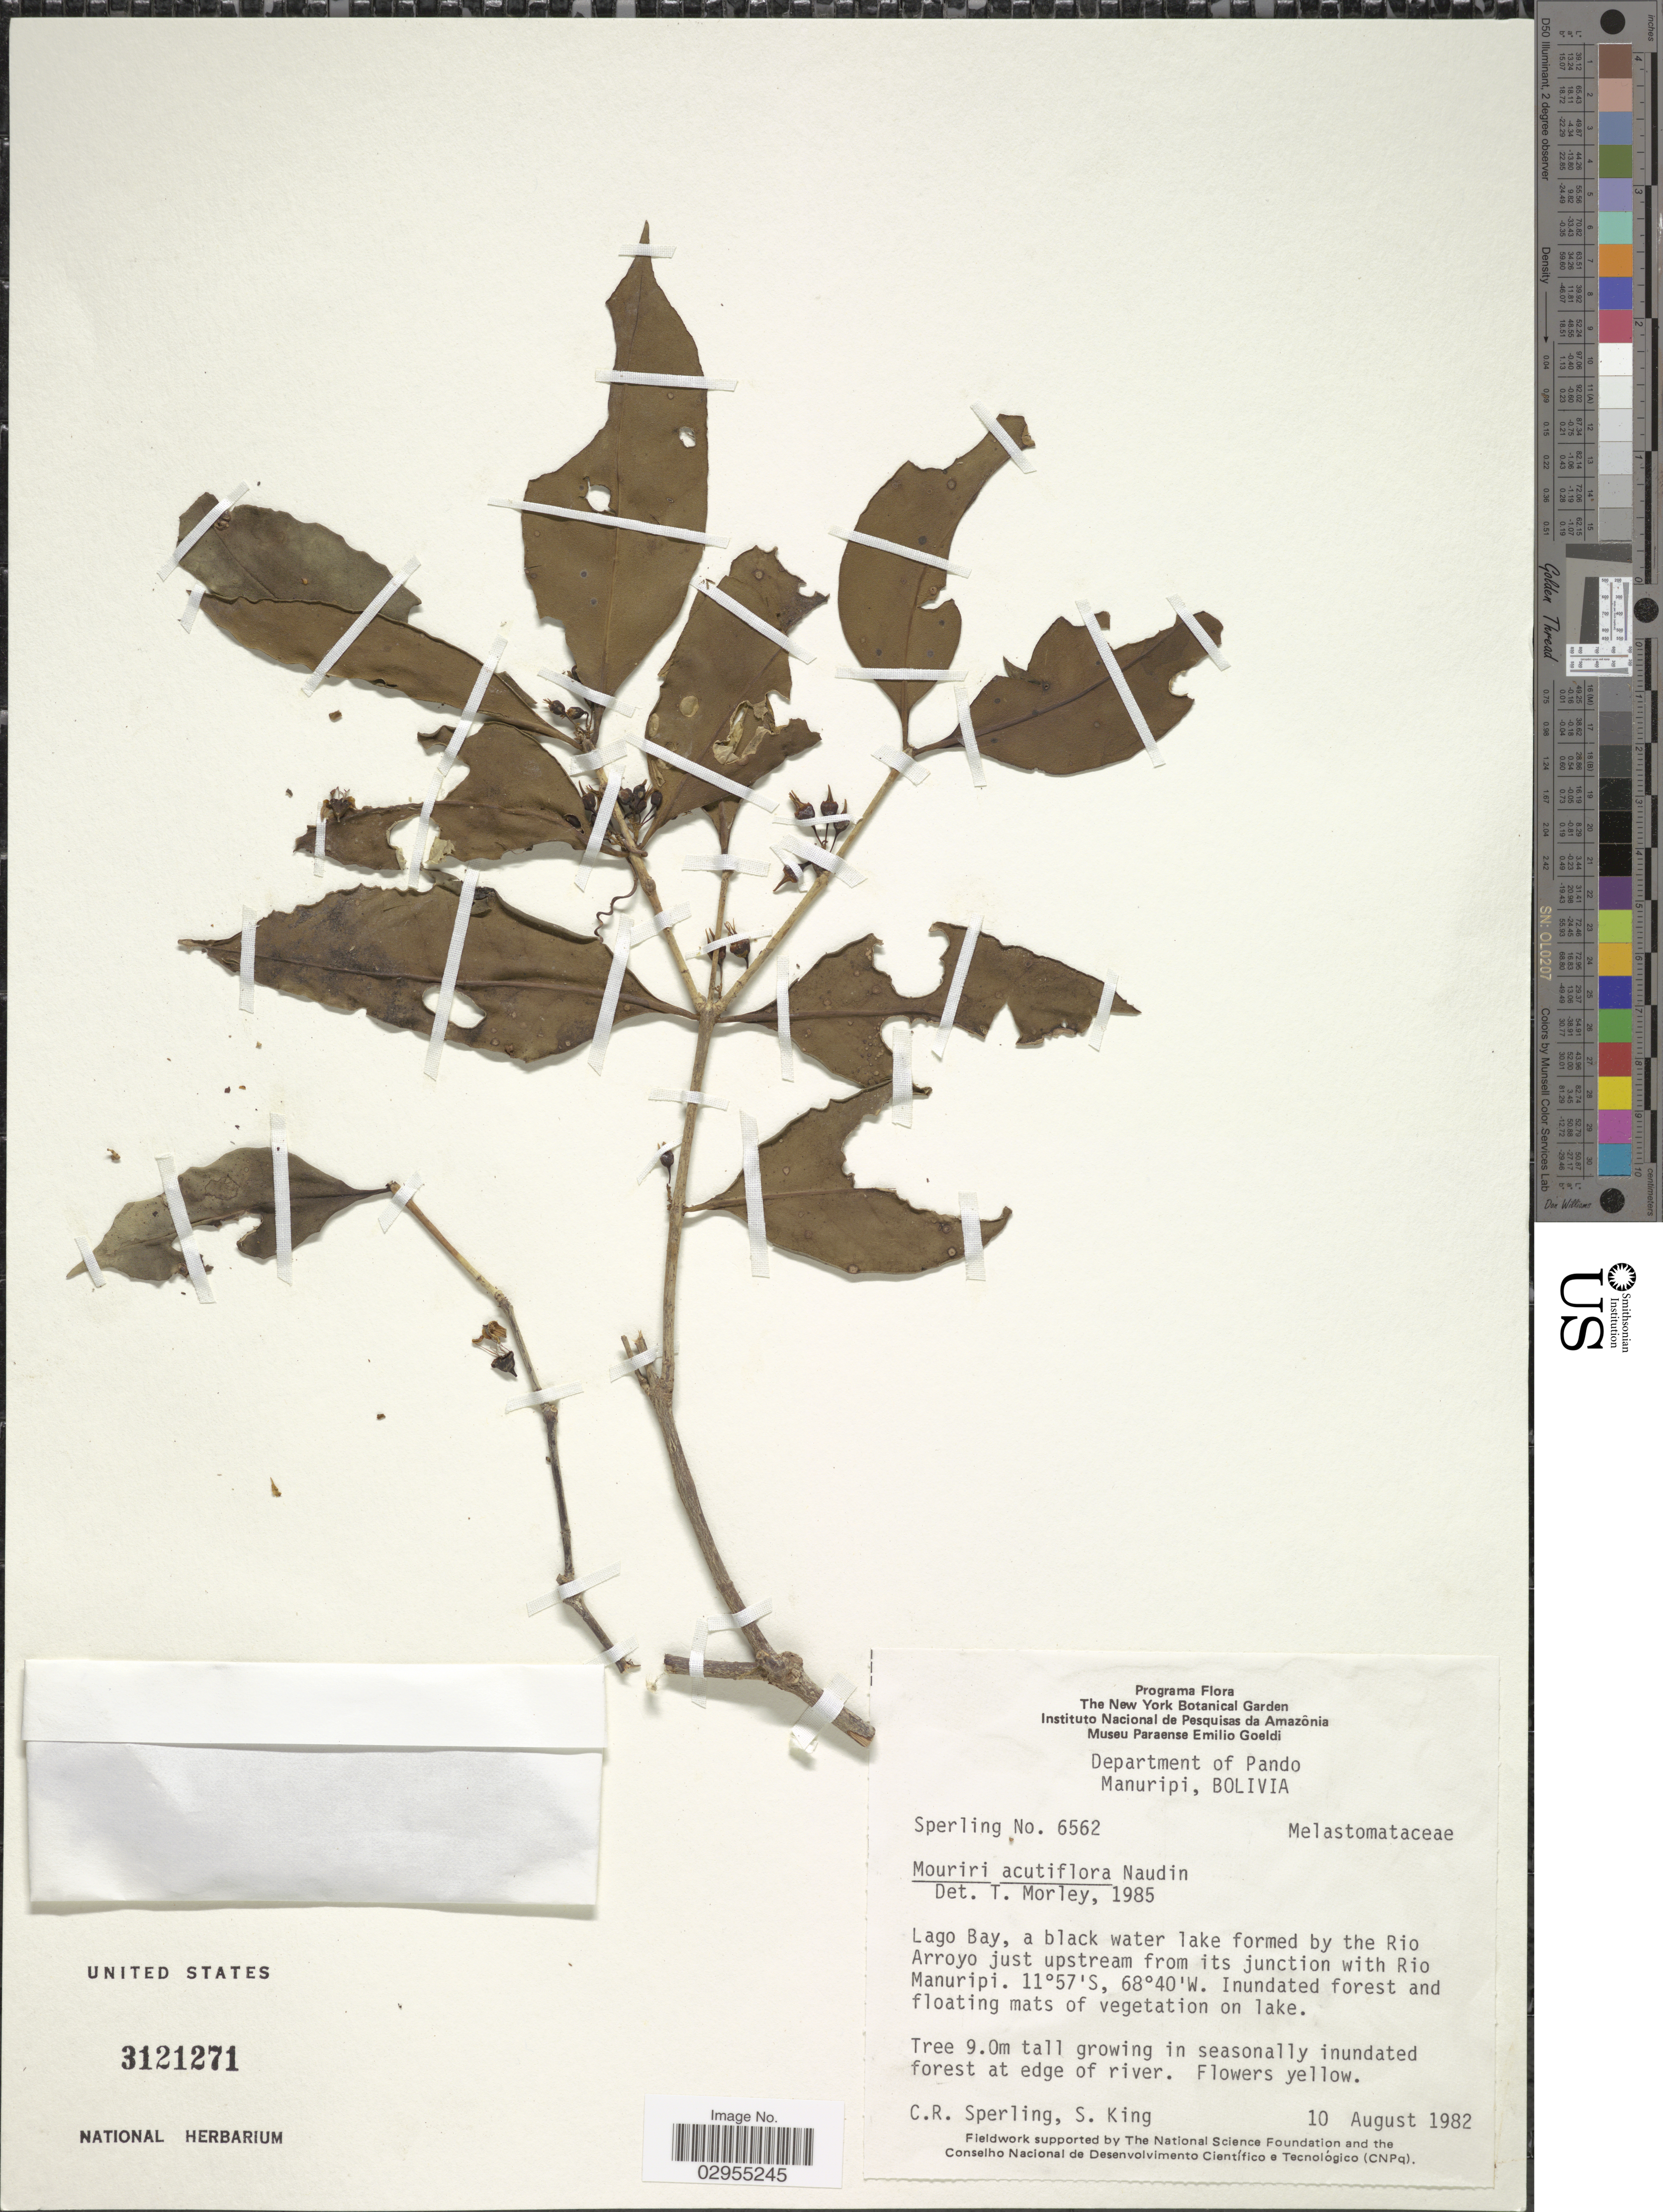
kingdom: Plantae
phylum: Tracheophyta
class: Magnoliopsida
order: Myrtales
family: Melastomataceae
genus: Mouriri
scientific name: Mouriri acutiflora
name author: Naudin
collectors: C. R. Sperling & S. King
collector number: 6562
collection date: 1982-08-10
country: Bolivia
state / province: Pando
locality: Department of Pando Manuripi. Lago Bay, a black water lake formed by the Rio Arroyo just upstream from its junction with Rio Manuripi. Inundated forest and floating mats of vegetation on lake.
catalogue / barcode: US 3121271